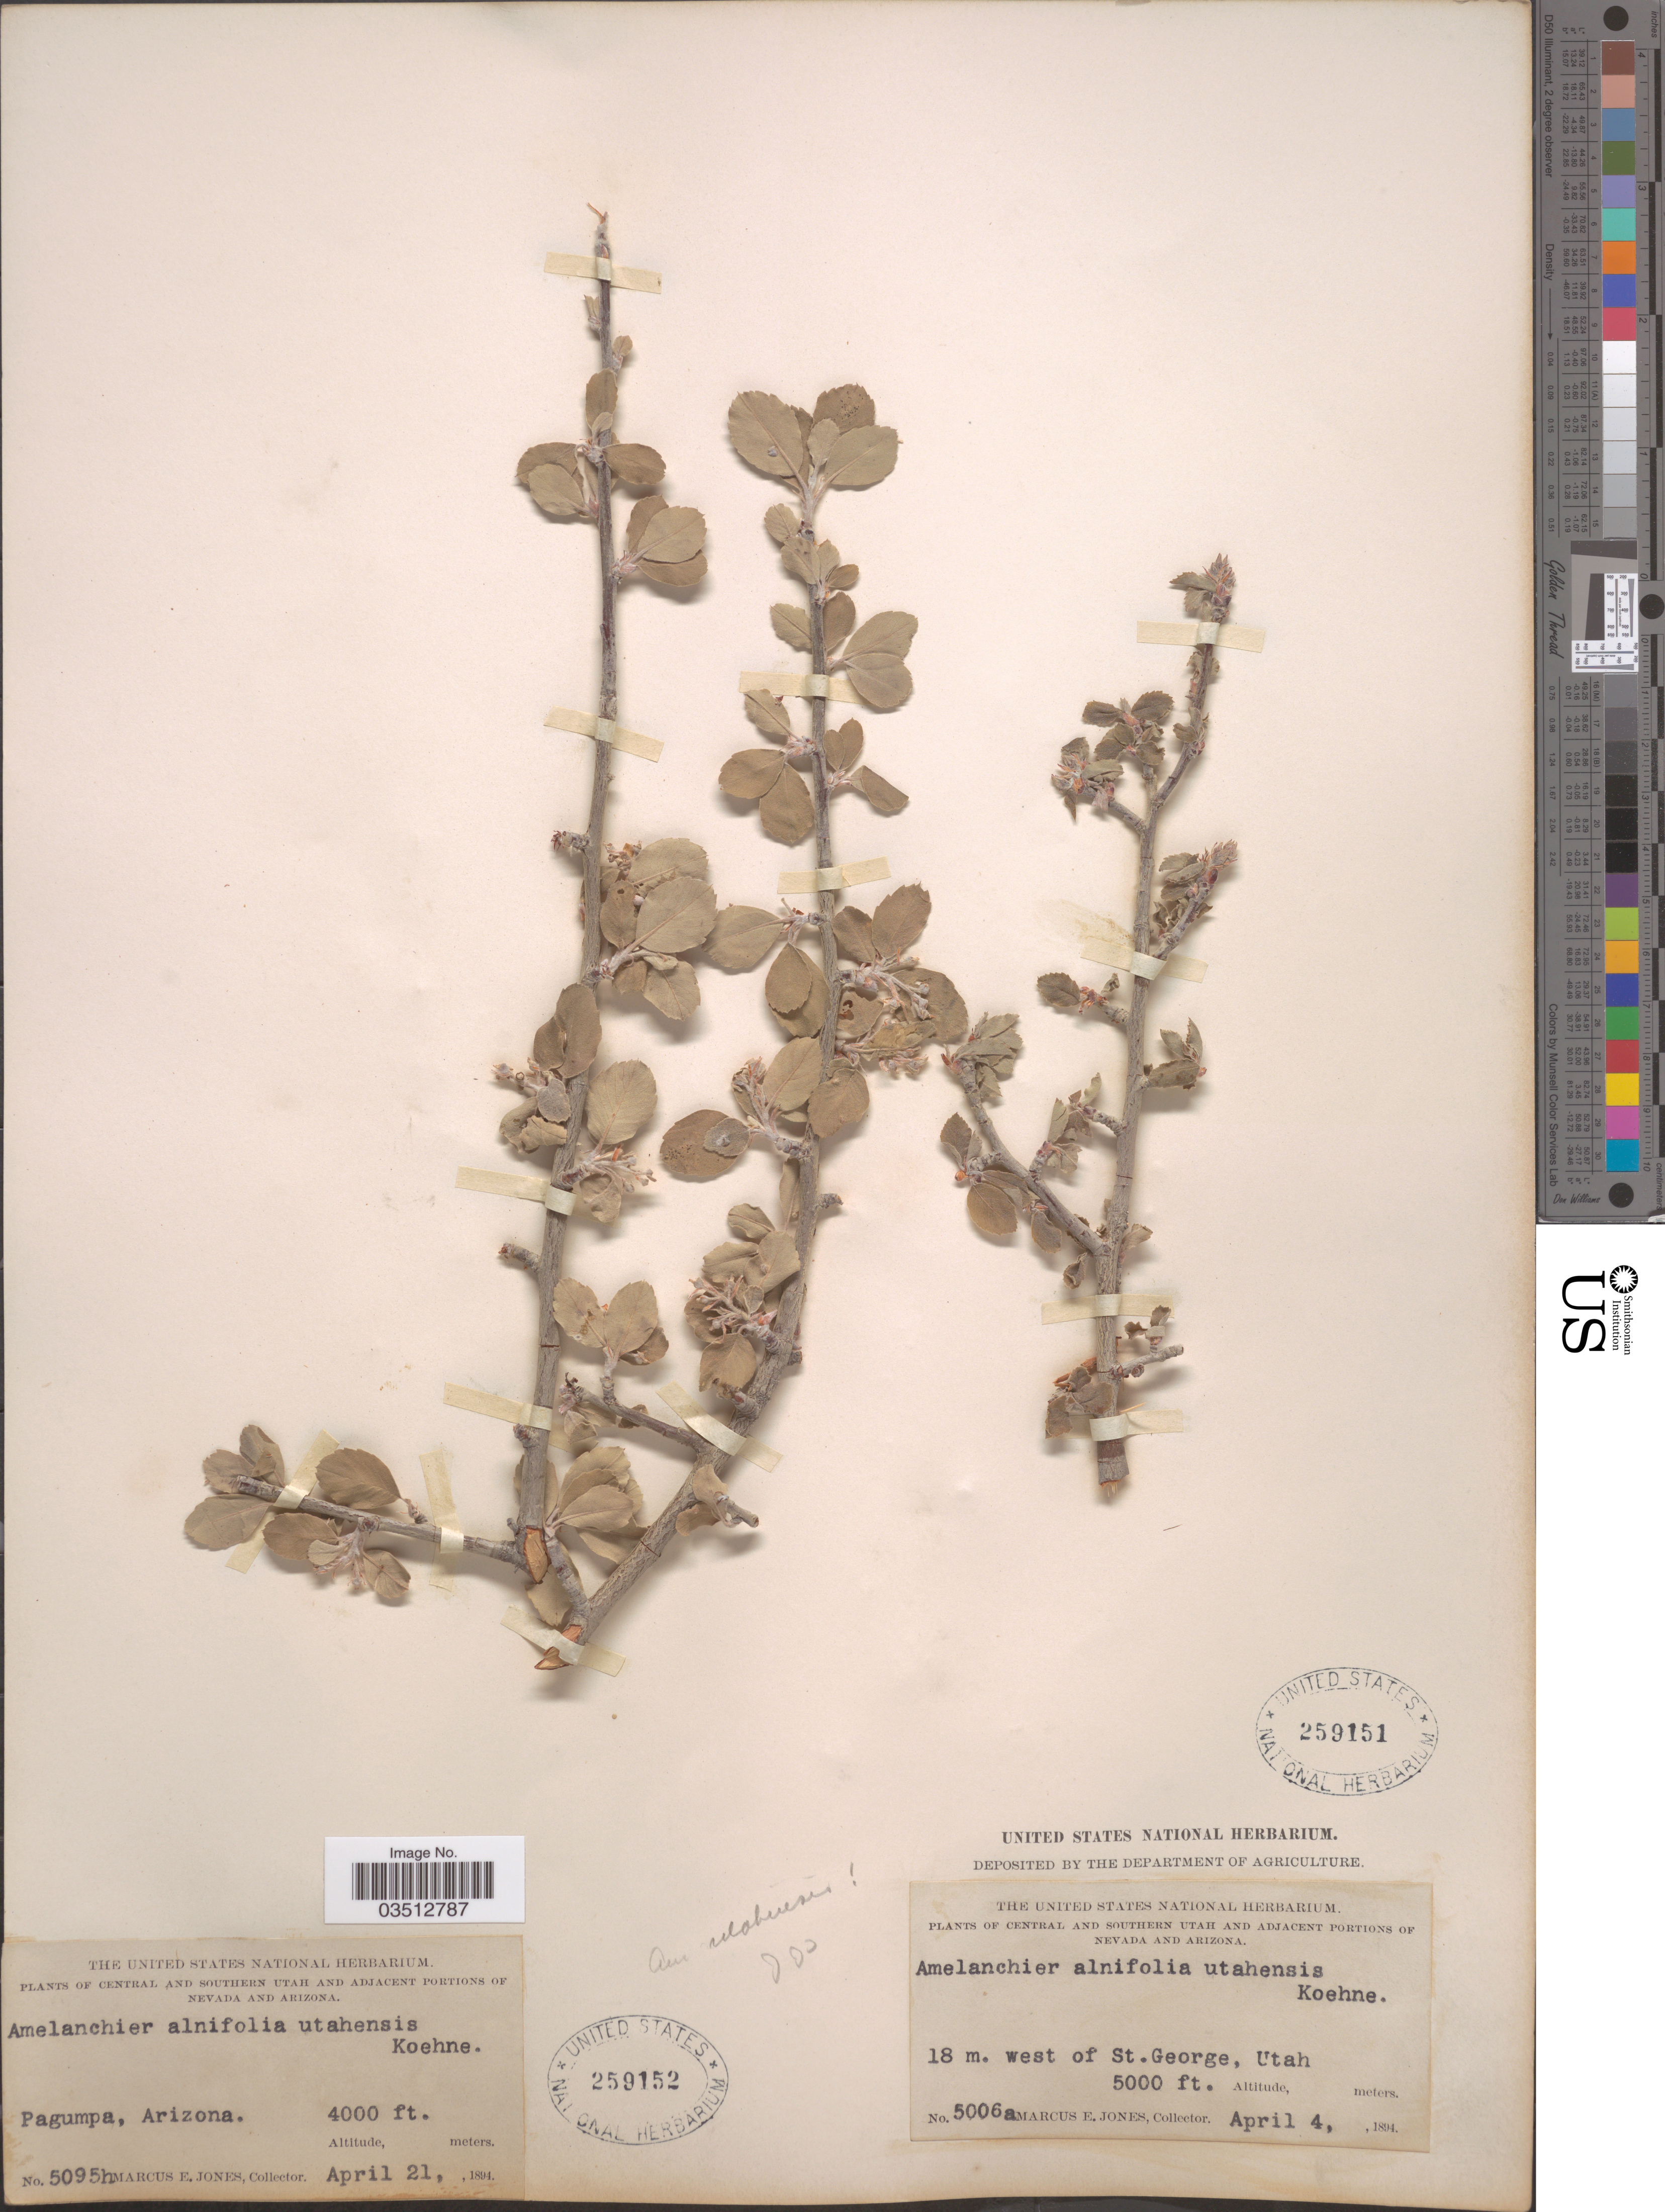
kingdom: Plantae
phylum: Tracheophyta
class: Magnoliopsida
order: Rosales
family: Rosaceae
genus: Amelanchier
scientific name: Amelanchier utahensis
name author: Koehne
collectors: M. E. Jones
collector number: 5006a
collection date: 1894-04-04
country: United States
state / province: Utah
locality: Central and Southern Utah. 18 m. west of St. George.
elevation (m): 1524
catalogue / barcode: US 259151-2